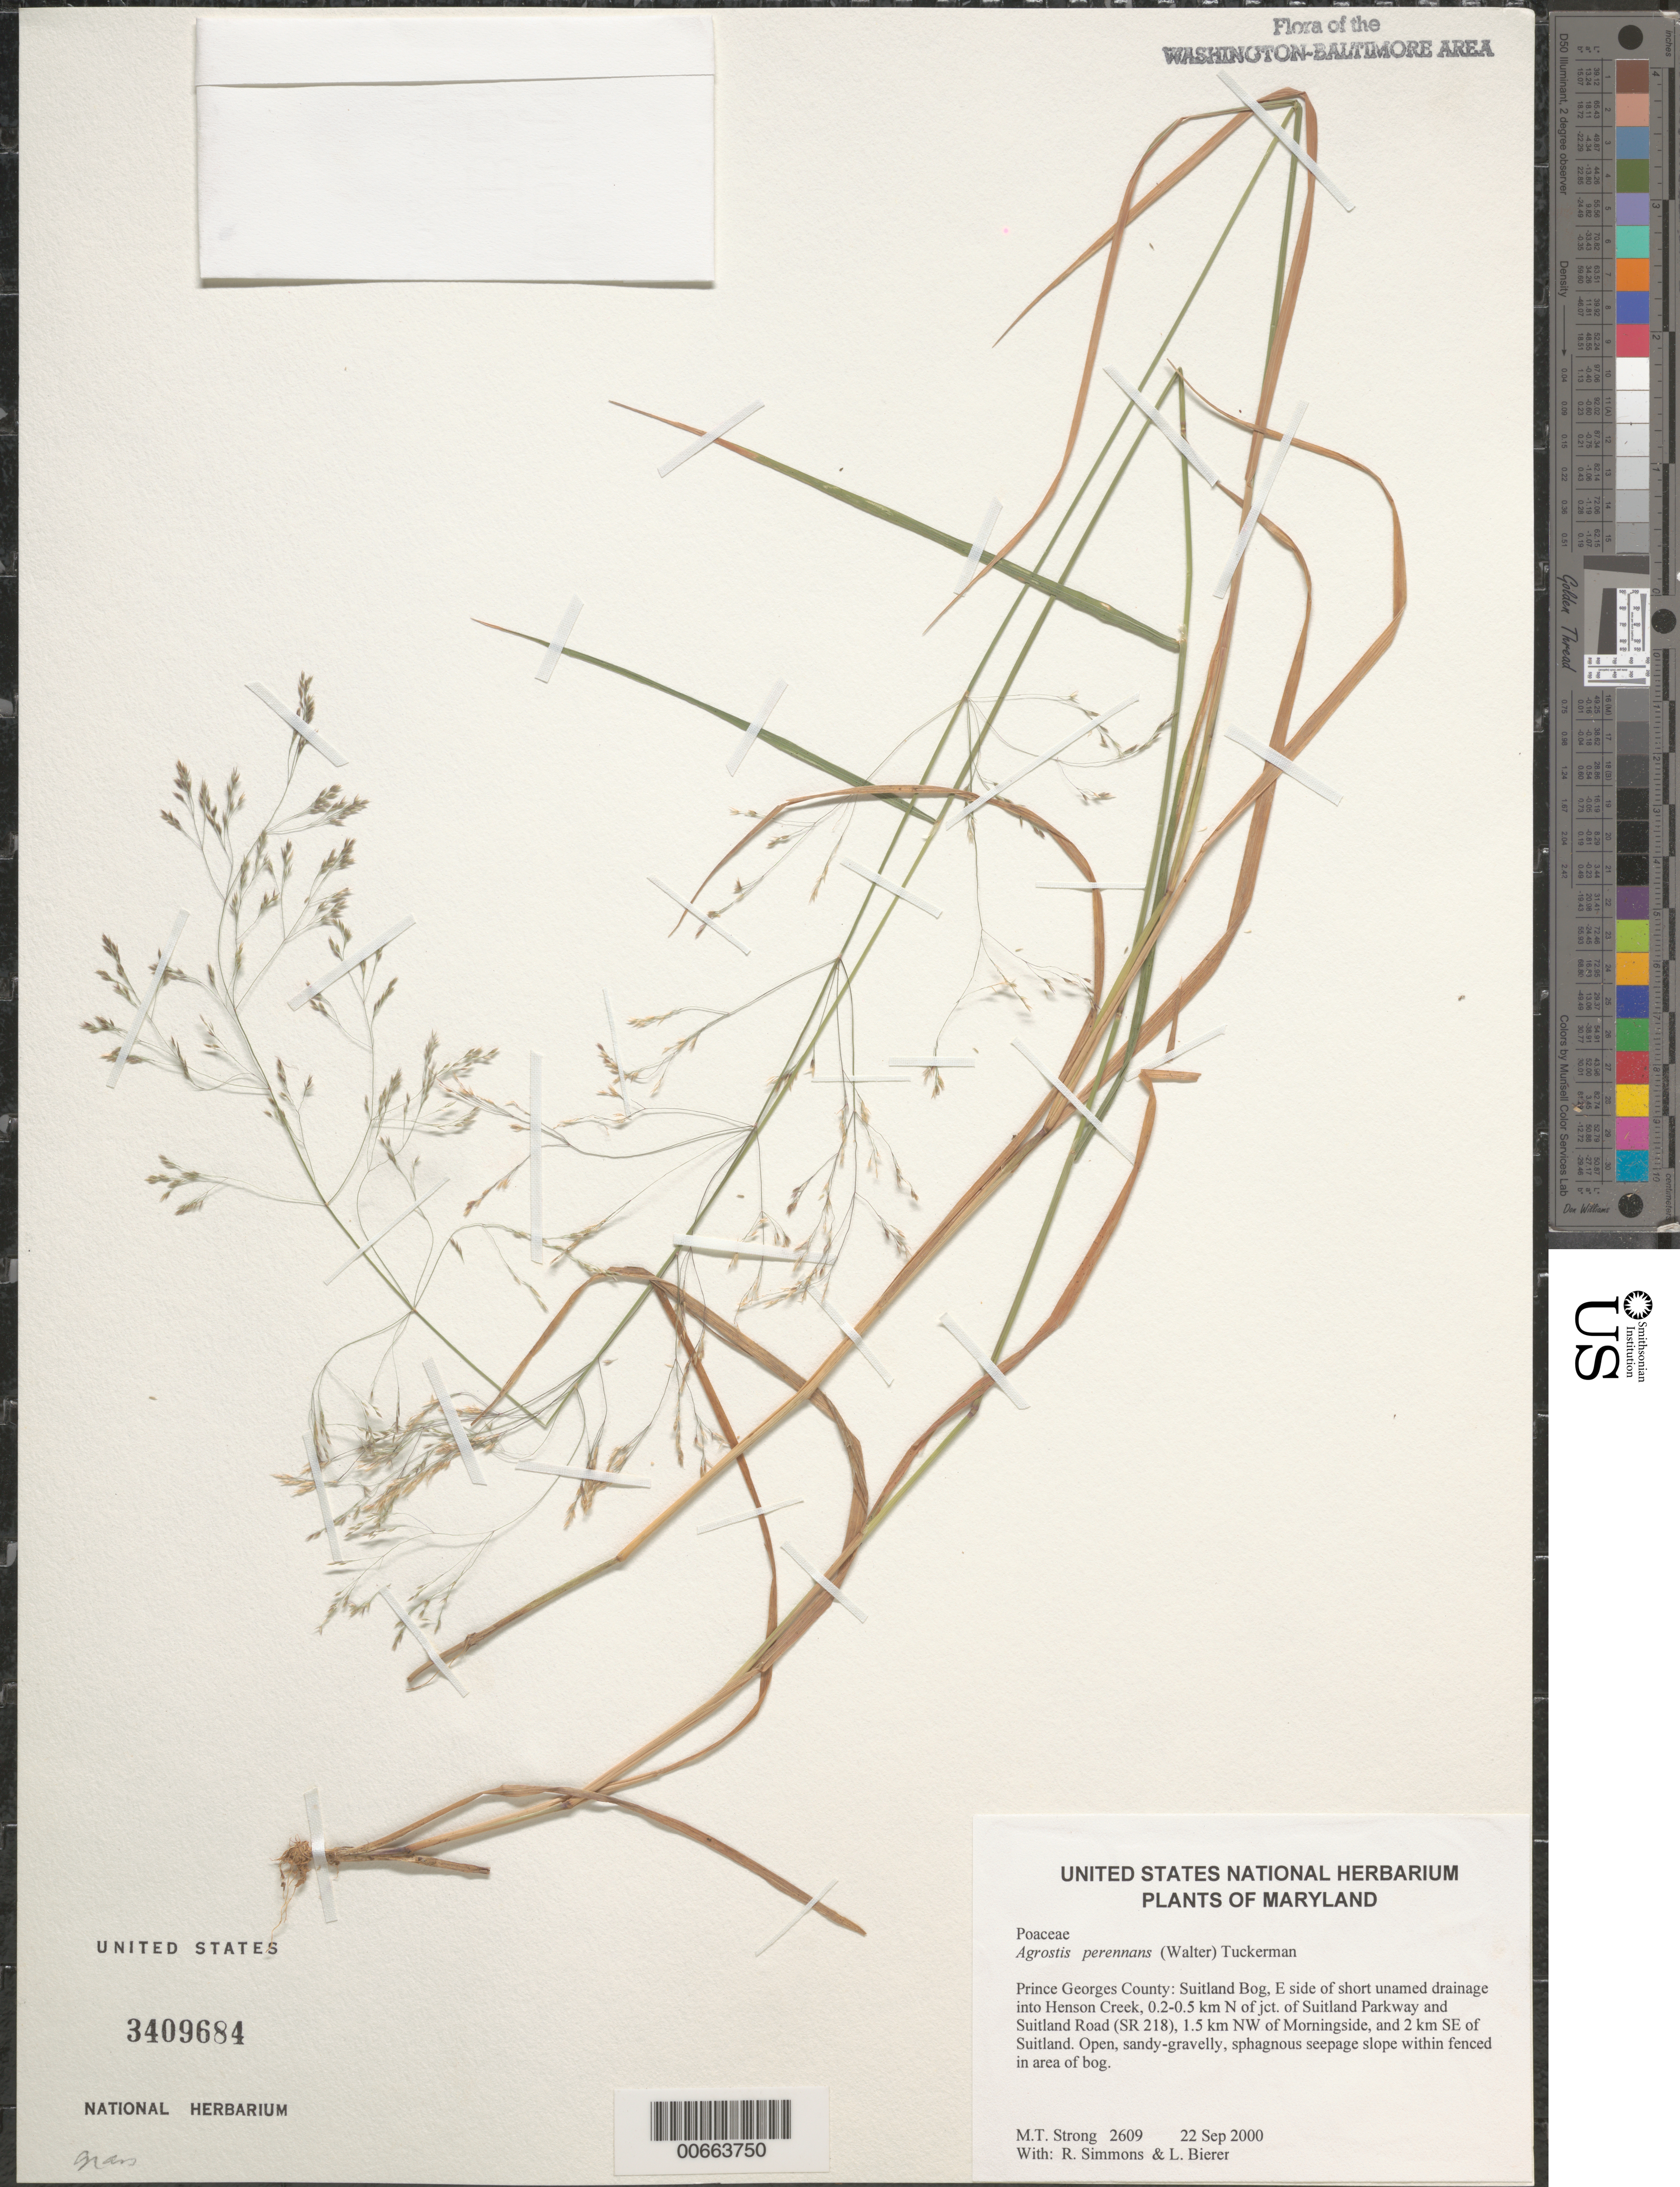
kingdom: Plantae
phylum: Tracheophyta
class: Liliopsida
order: Poales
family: Poaceae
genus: Agrostis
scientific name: Agrostis perennans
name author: (Walter) Tuck.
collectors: M. T. Strong, R. Simmons & L. Beier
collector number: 2609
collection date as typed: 22 Sep 2000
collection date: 2000-09-22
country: United States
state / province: Maryland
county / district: Prince George's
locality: Suitland Bog, E side of short unamed drainage into Henson Creek, 0.2-0.5 km N of jct. of Suitland Parkway and Suitland Road (SR 218), 1.5 km NW of Morningside, and 2 km SE of Suitland.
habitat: Open, gravelly, sphagnous seepage slope within fenced in area of bog.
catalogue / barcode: US 3409684